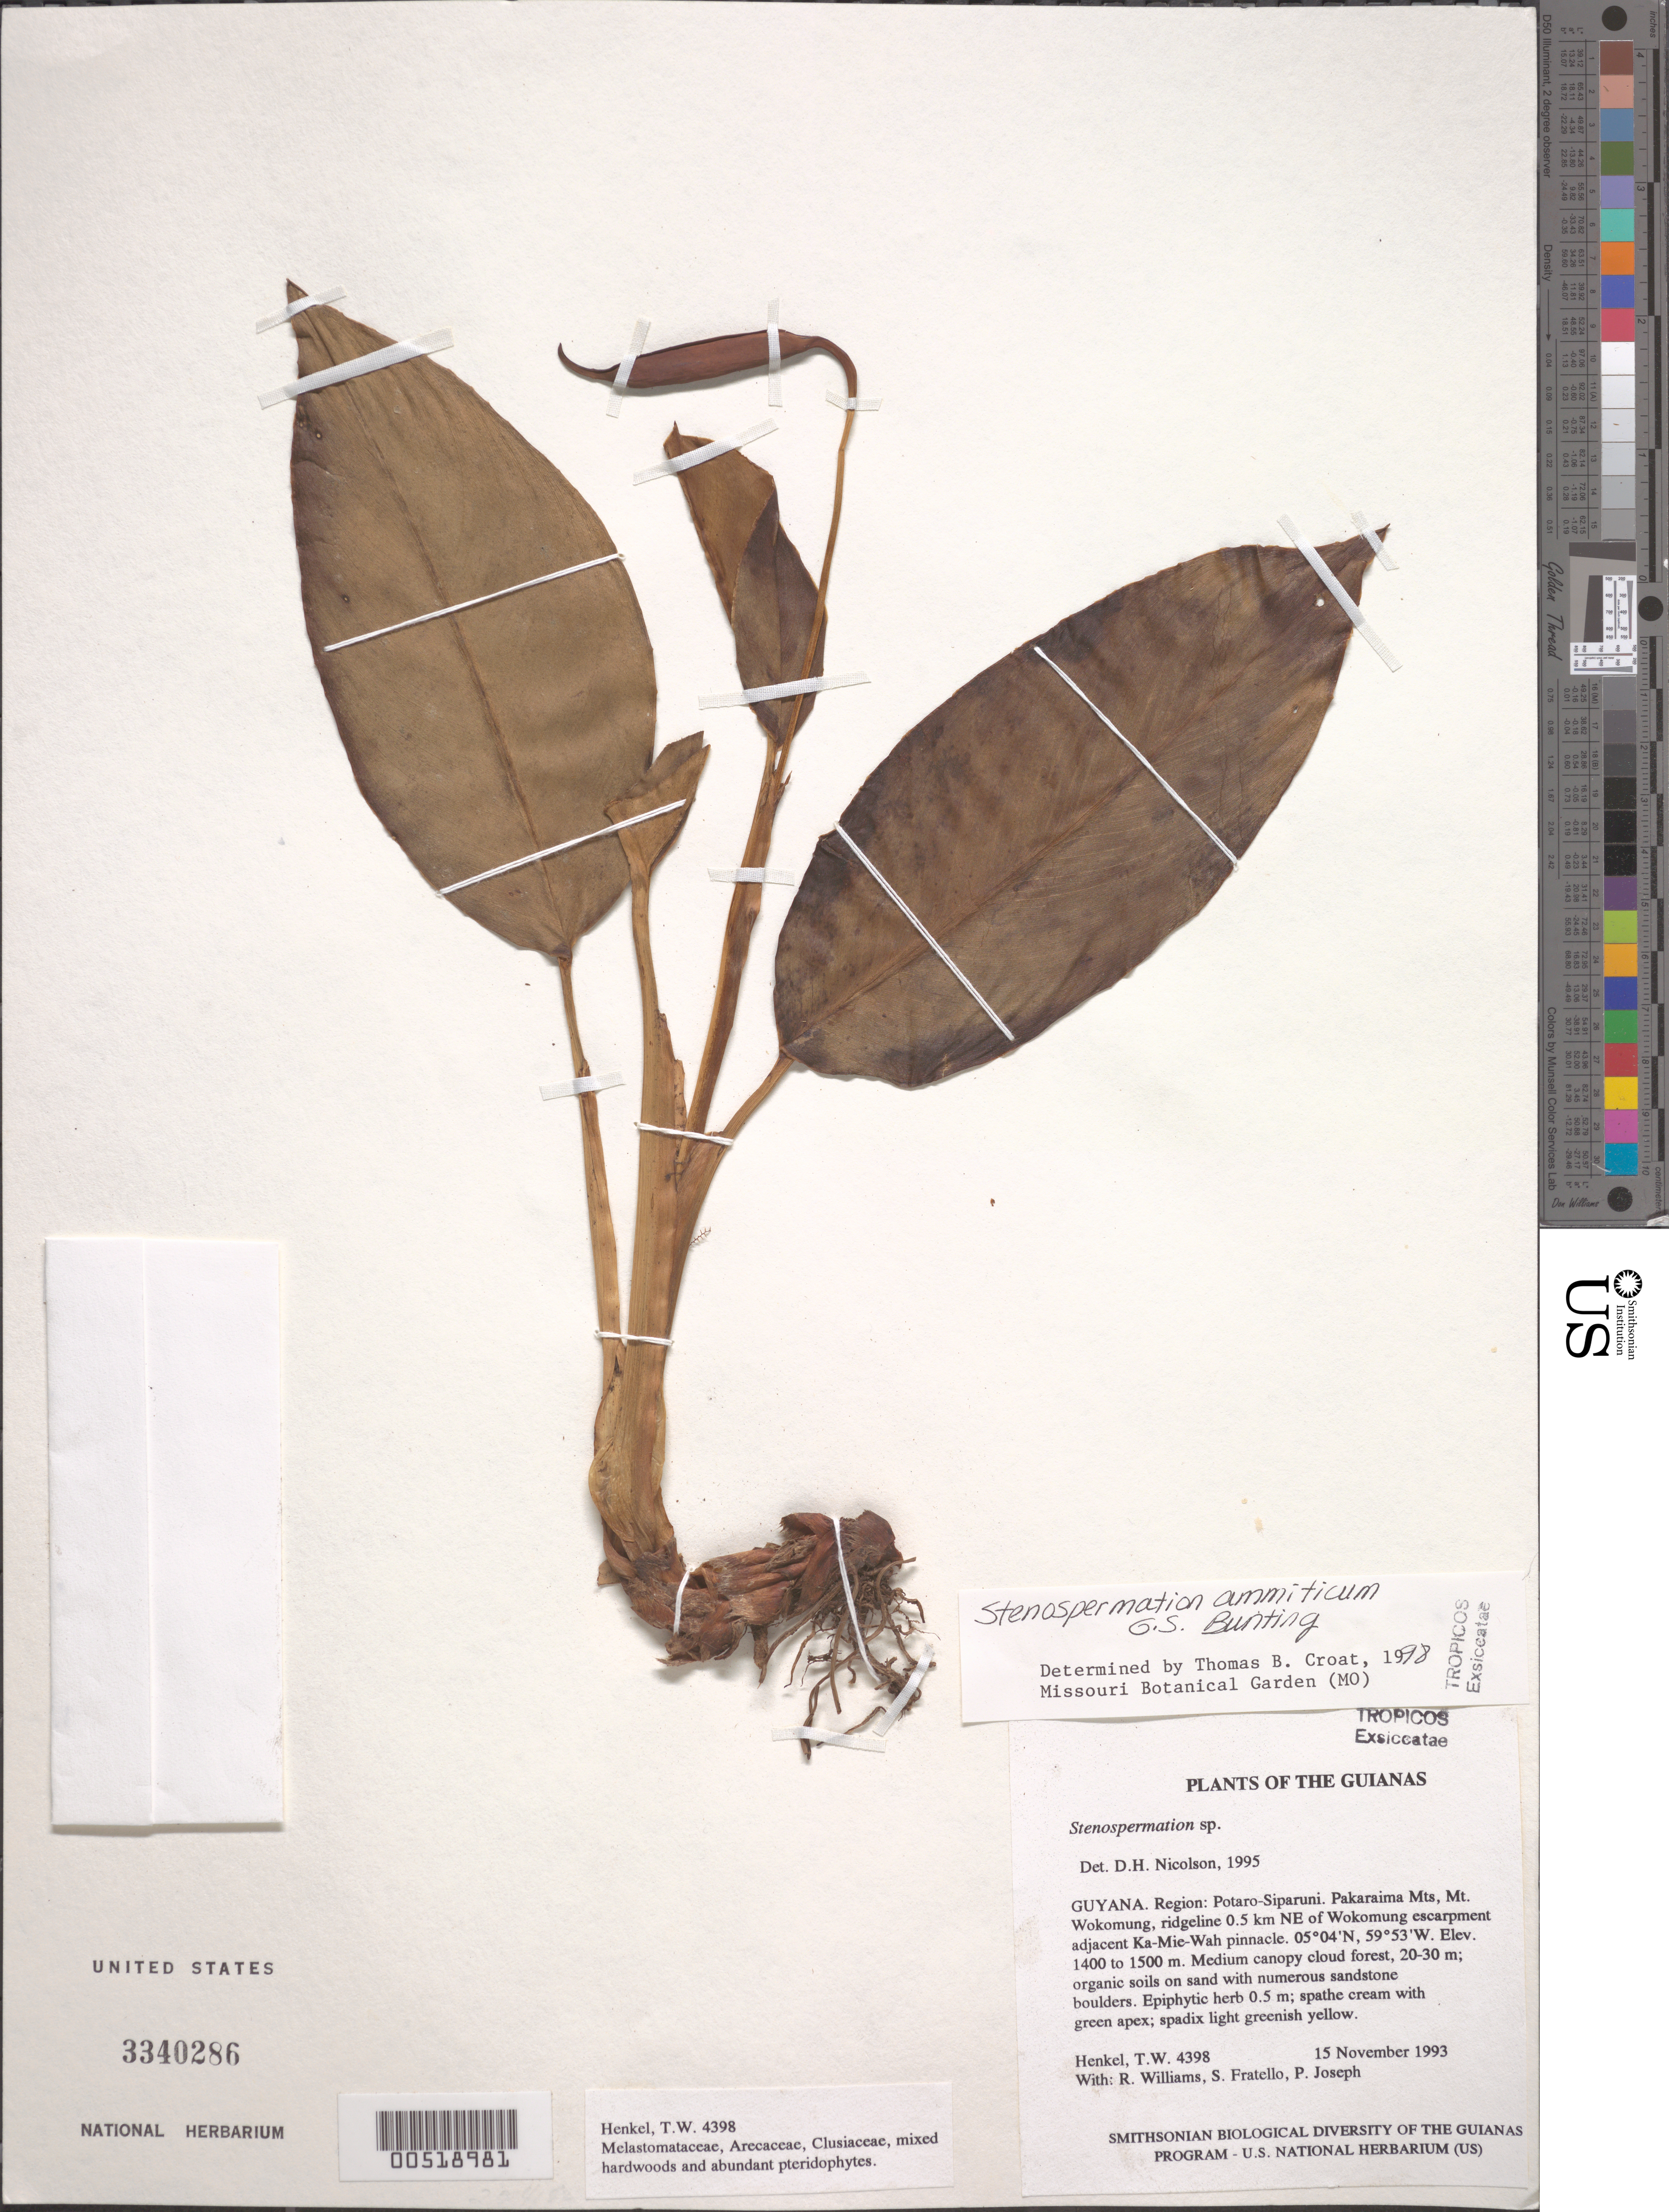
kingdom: Plantae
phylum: Tracheophyta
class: Liliopsida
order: Alismatales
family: Araceae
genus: Stenospermation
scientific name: Stenospermation ammiticum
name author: G.S. Bunting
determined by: Croat, Thomas B., Missouri Botanical Garden (MO)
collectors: T. Henkel, R. Williams, S. Fratello & P. Joseph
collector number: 4398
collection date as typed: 15 November 1993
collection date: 1993-11-15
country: Guyana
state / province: Potaro-Siparuni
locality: Pakaraima Mts, Mt. Wokomung, ridgeline 0.5 km NE of Wokomung escarpment adjacent Ka-Mie-Wah pinnacle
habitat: Medium canopy cloud forest, 20-30 m; organic soils on sand with numerous sandstone boulders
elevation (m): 1400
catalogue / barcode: US 3340286